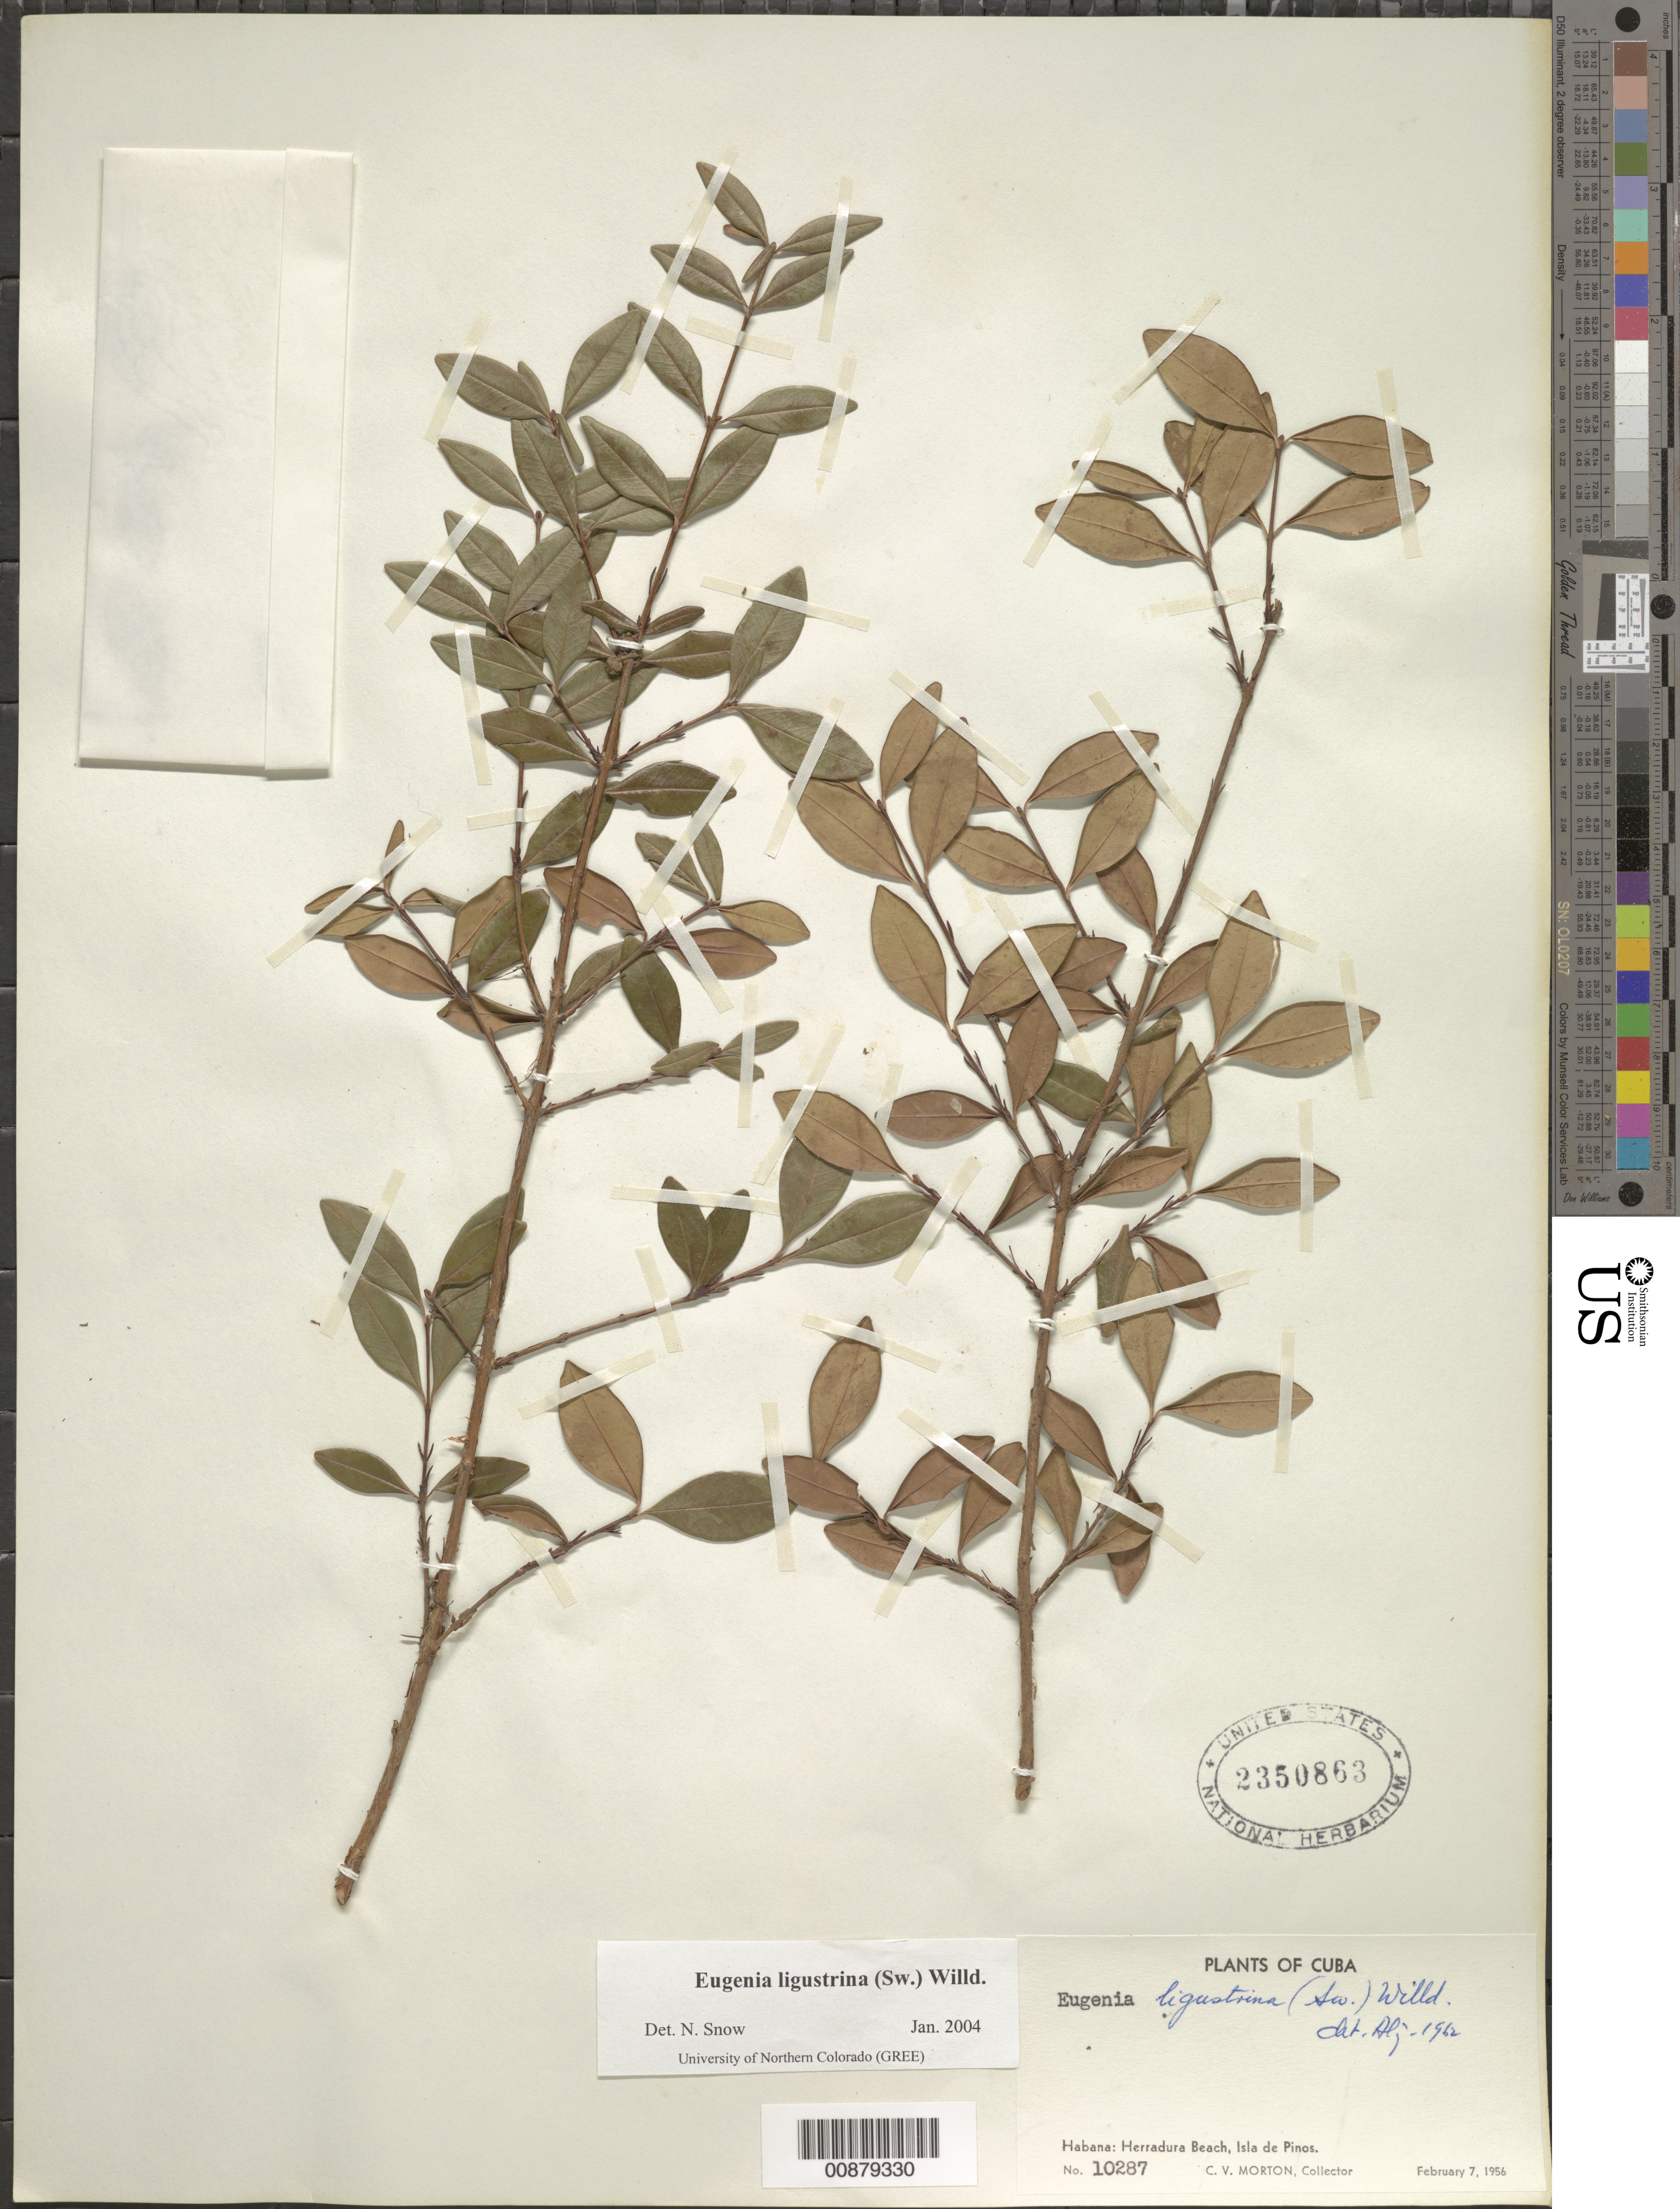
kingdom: Plantae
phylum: Tracheophyta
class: Magnoliopsida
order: Myrtales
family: Myrtaceae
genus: Eugenia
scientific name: Eugenia ligustrina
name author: (Sw.) Willd.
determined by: Snow, N. W.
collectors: C. V. Morton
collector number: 10287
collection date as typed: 07 Feb 1956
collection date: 1956-02-07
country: Cuba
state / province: La Habana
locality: Herradura Beach, Isla de Pinos.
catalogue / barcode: US 2350863